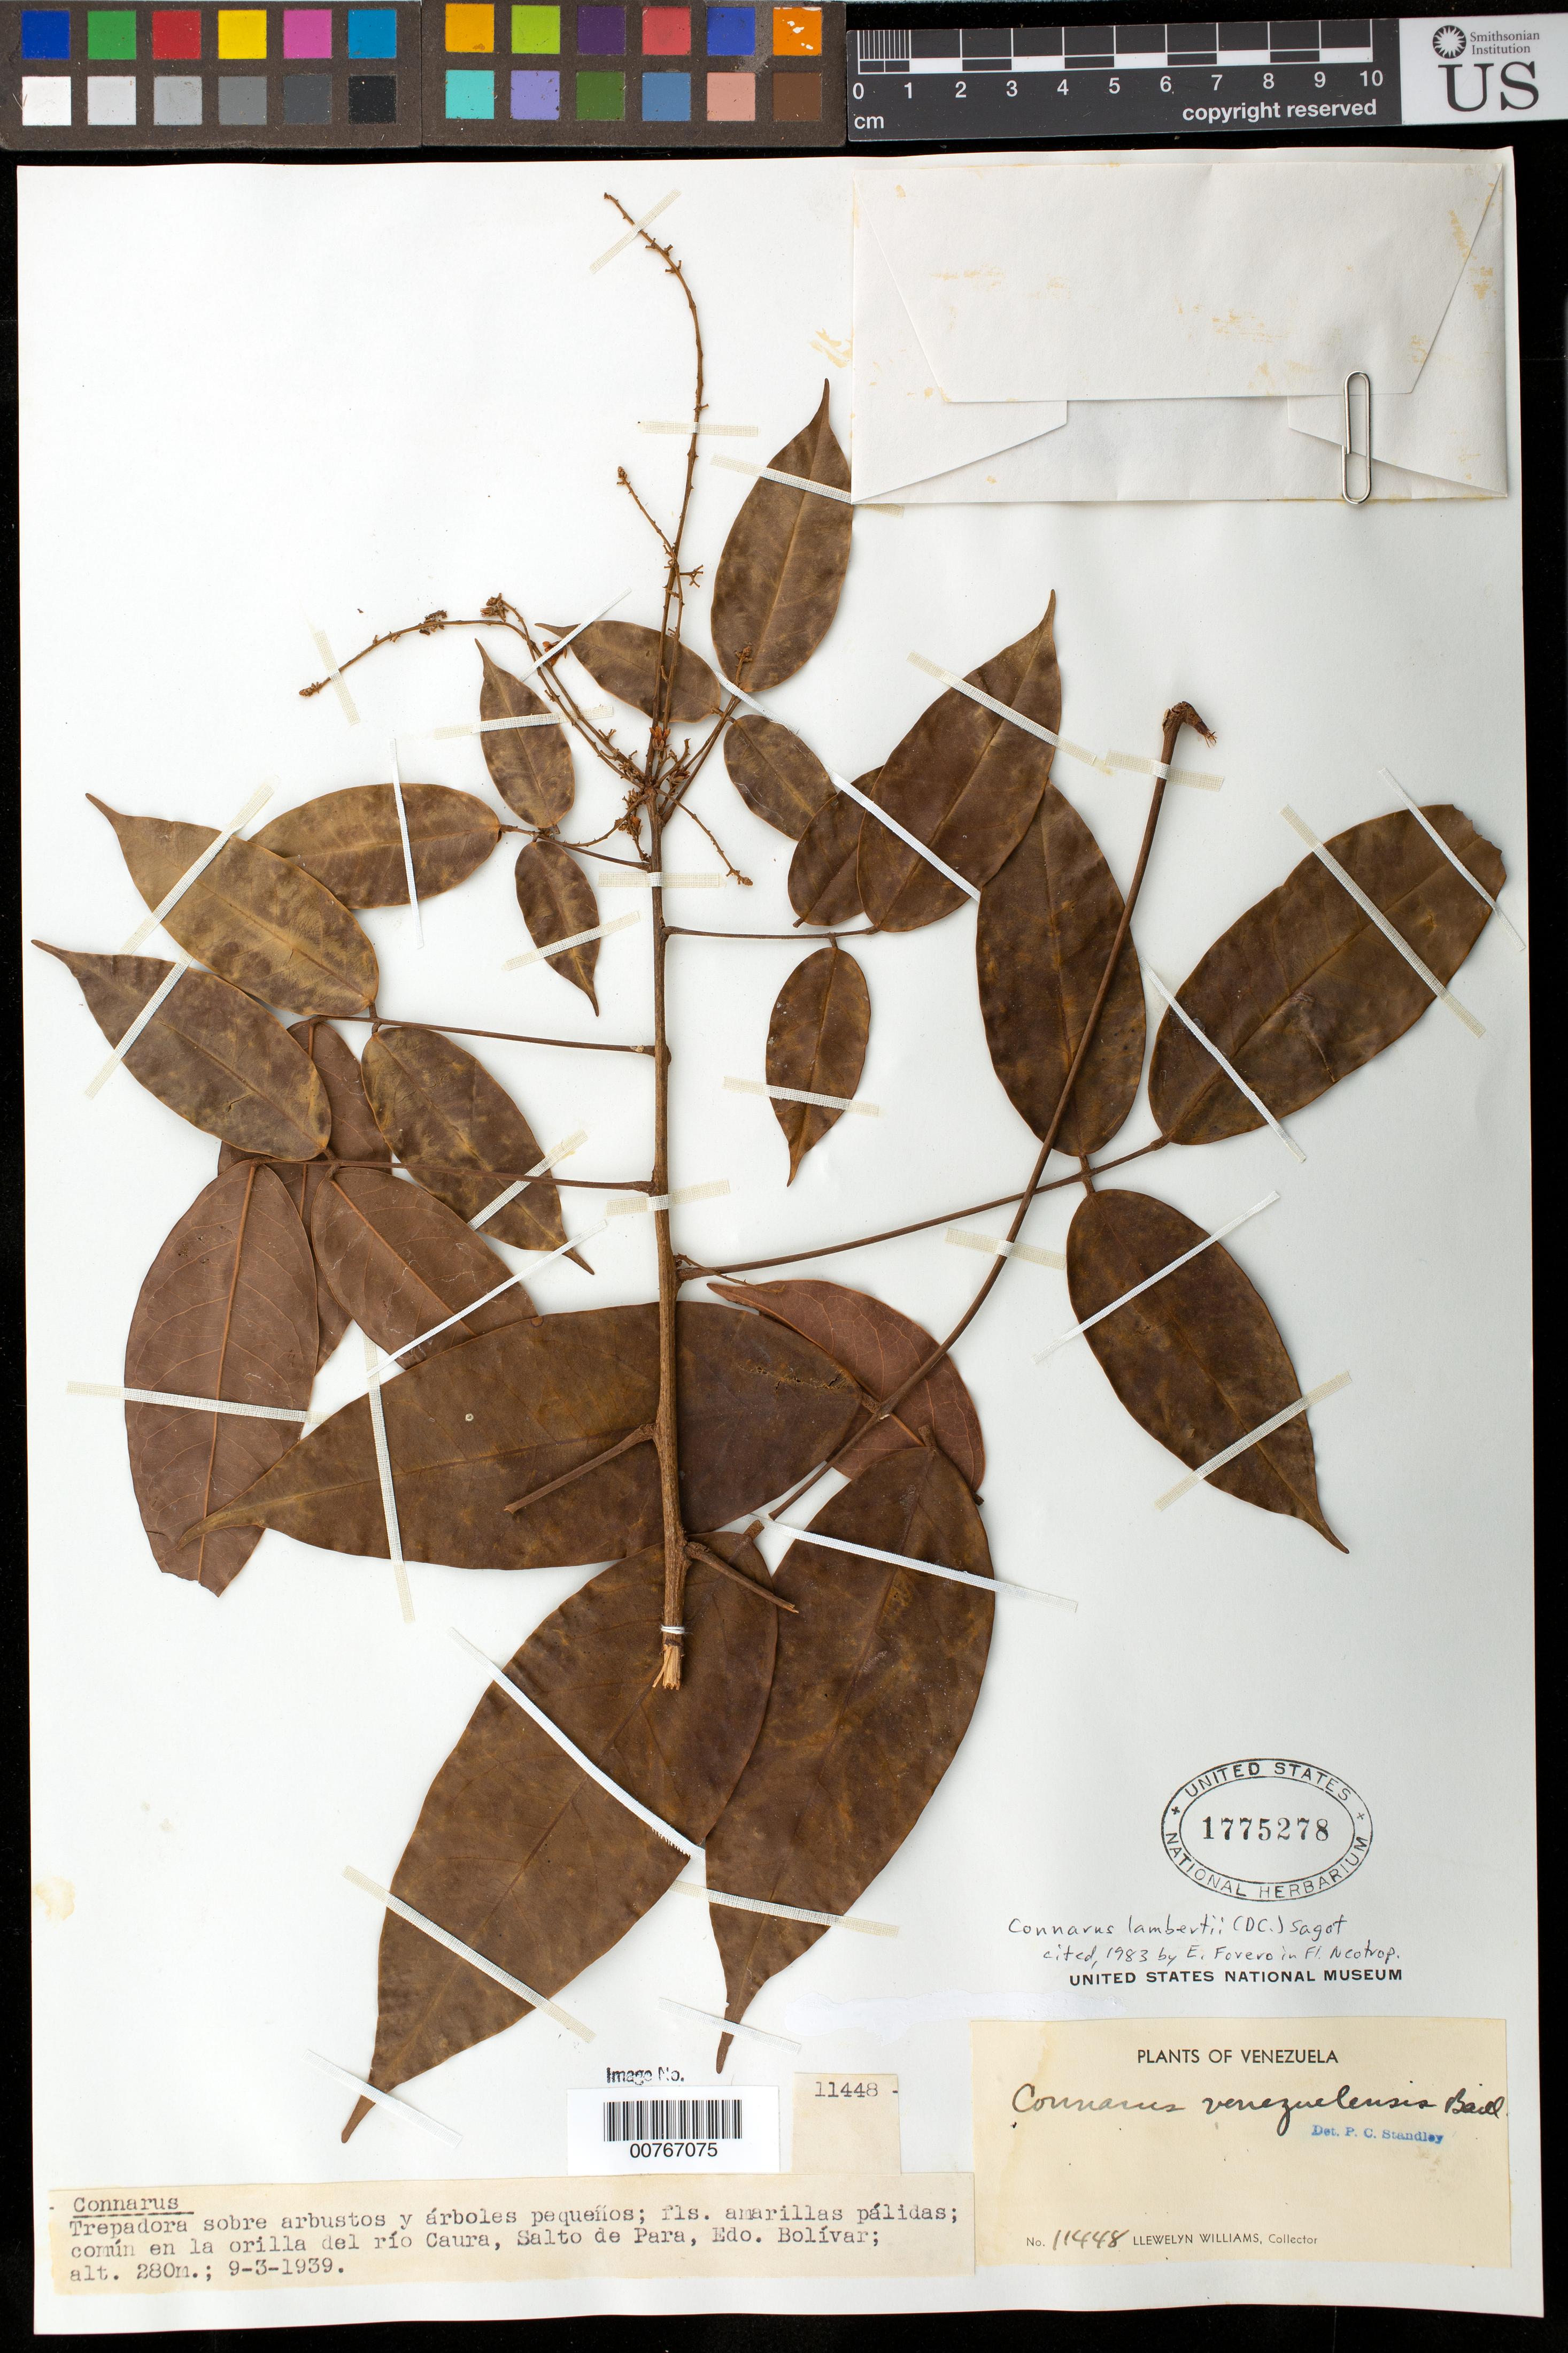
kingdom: Plantae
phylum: Tracheophyta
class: Magnoliopsida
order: Oxalidales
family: Connaraceae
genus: Connarus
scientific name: Connarus lambertii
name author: (DC.) Sagot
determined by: Forero, E.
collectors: Ll. Williams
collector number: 11448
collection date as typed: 9-Mar-39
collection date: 1939-03-09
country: Venezuela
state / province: Bolívar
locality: Salto de Para, Medio Caura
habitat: Orilla del río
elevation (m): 280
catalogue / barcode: US 1775278